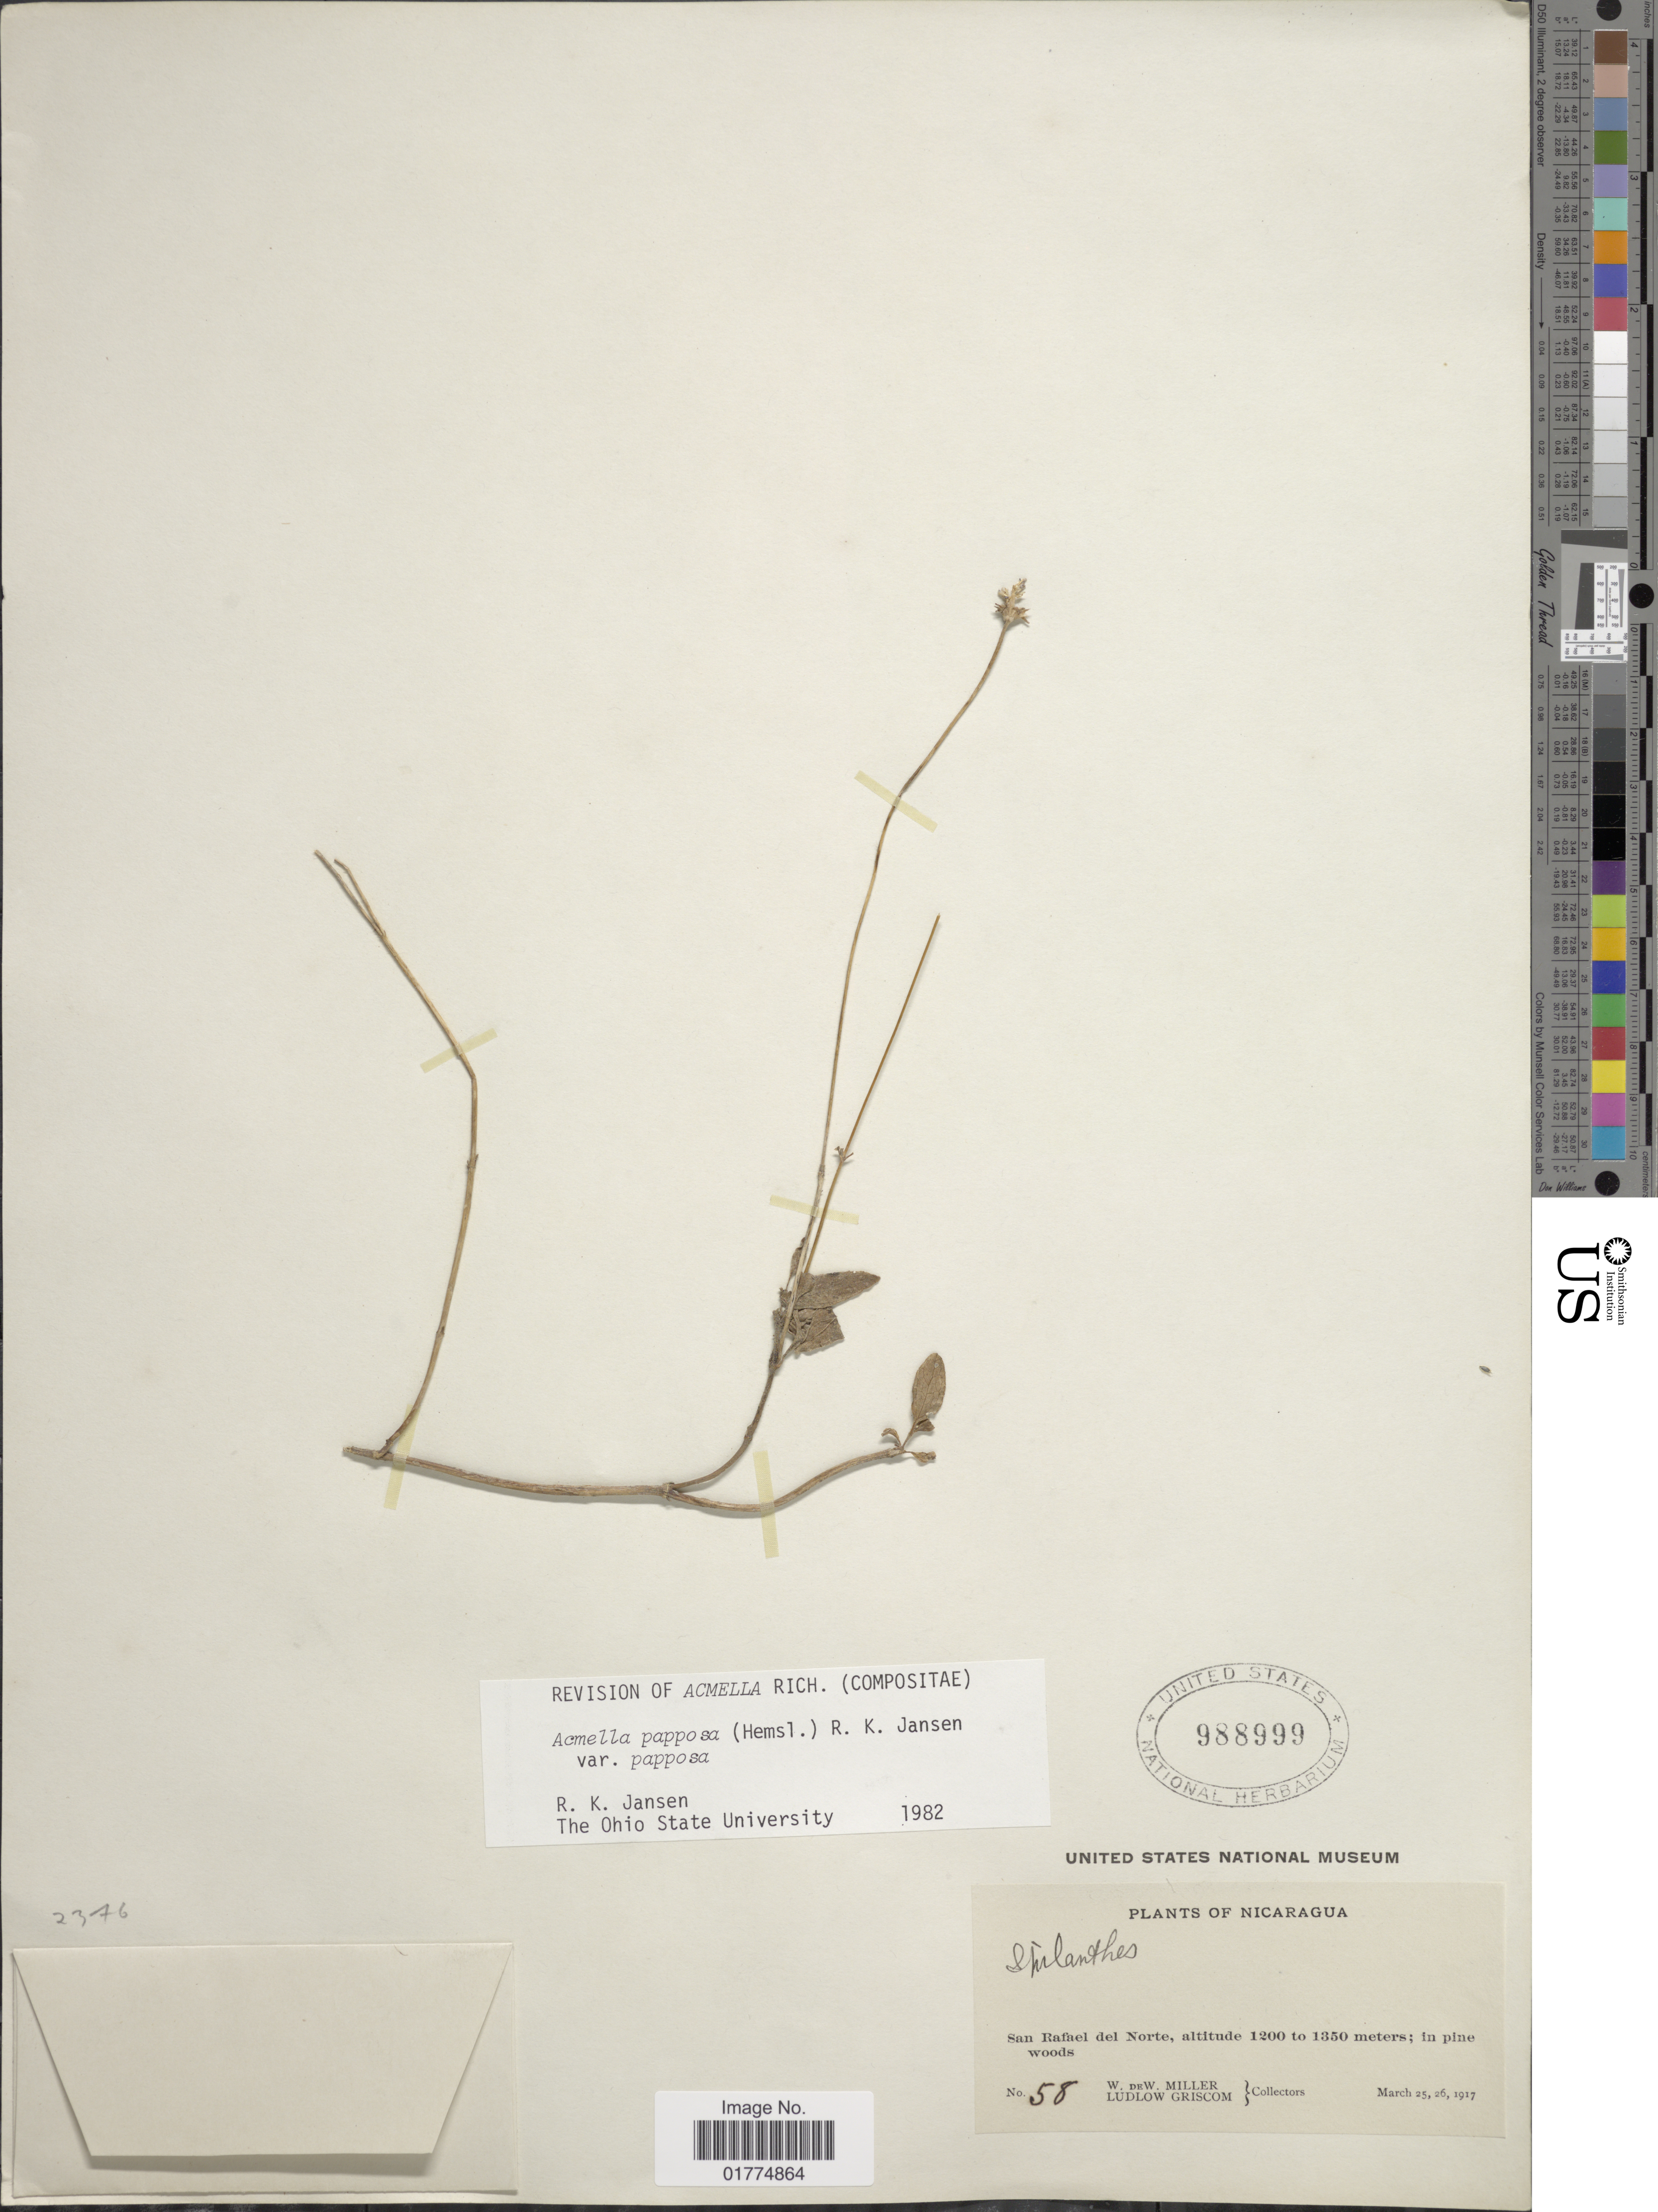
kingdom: Plantae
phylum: Tracheophyta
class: Magnoliopsida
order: Asterales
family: Asteraceae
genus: Acmella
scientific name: Acmella papposa var. papposa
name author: (Hemsl.) R.K. Jansen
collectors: W. W. Miller & L. Griscom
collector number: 58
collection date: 1917-03-25/1917-03-26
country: Nicaragua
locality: San Rafaek del Norte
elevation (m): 1200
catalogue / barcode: US 988999